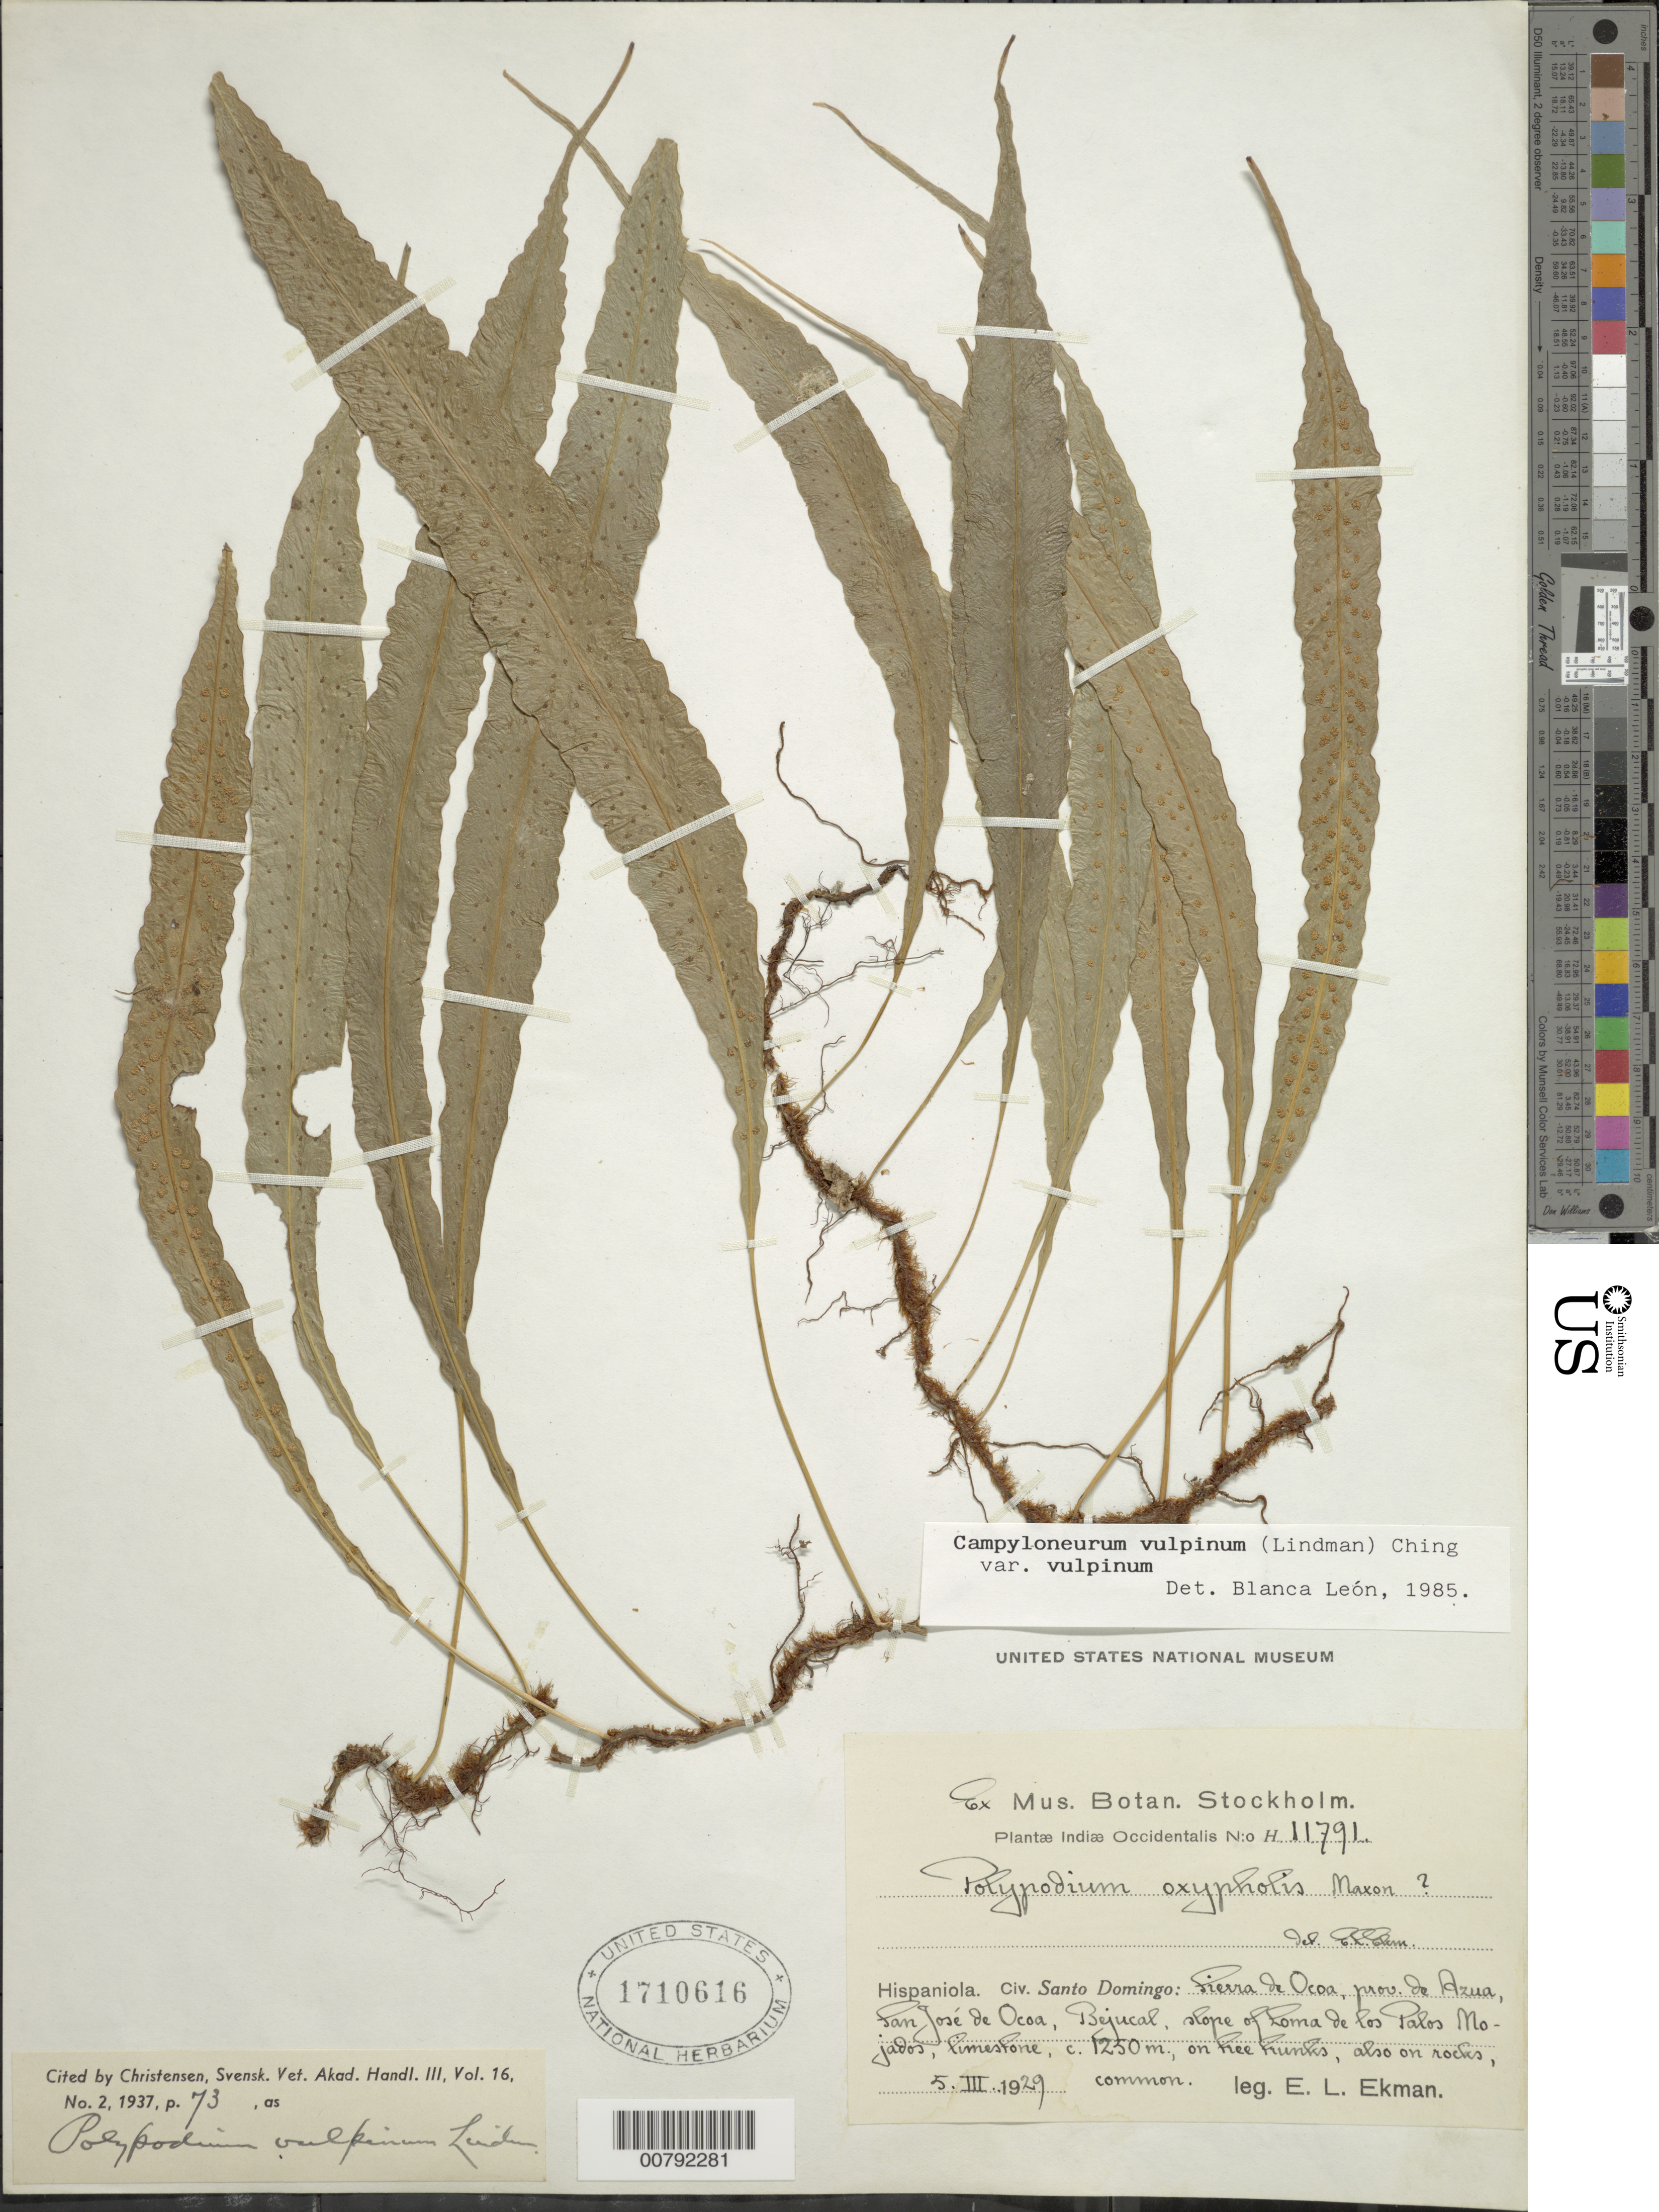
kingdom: Plantae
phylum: Tracheophyta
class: Polypodiopsida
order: Polypodiales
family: Polypodiaceae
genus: Campyloneurum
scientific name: Campyloneurum vulpinum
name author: (Lindm.) Ching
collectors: E. L. Ekman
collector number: H 11791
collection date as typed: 05 Mar 1929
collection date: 1929-03-05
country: Dominican Republic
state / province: Azua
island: Hispaniola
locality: Sierra de Ocoa, San José de Ocoa, slope of Loma de los Palos Mojados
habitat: Limestone, on tree trunks and rocks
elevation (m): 1250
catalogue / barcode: US 1710616